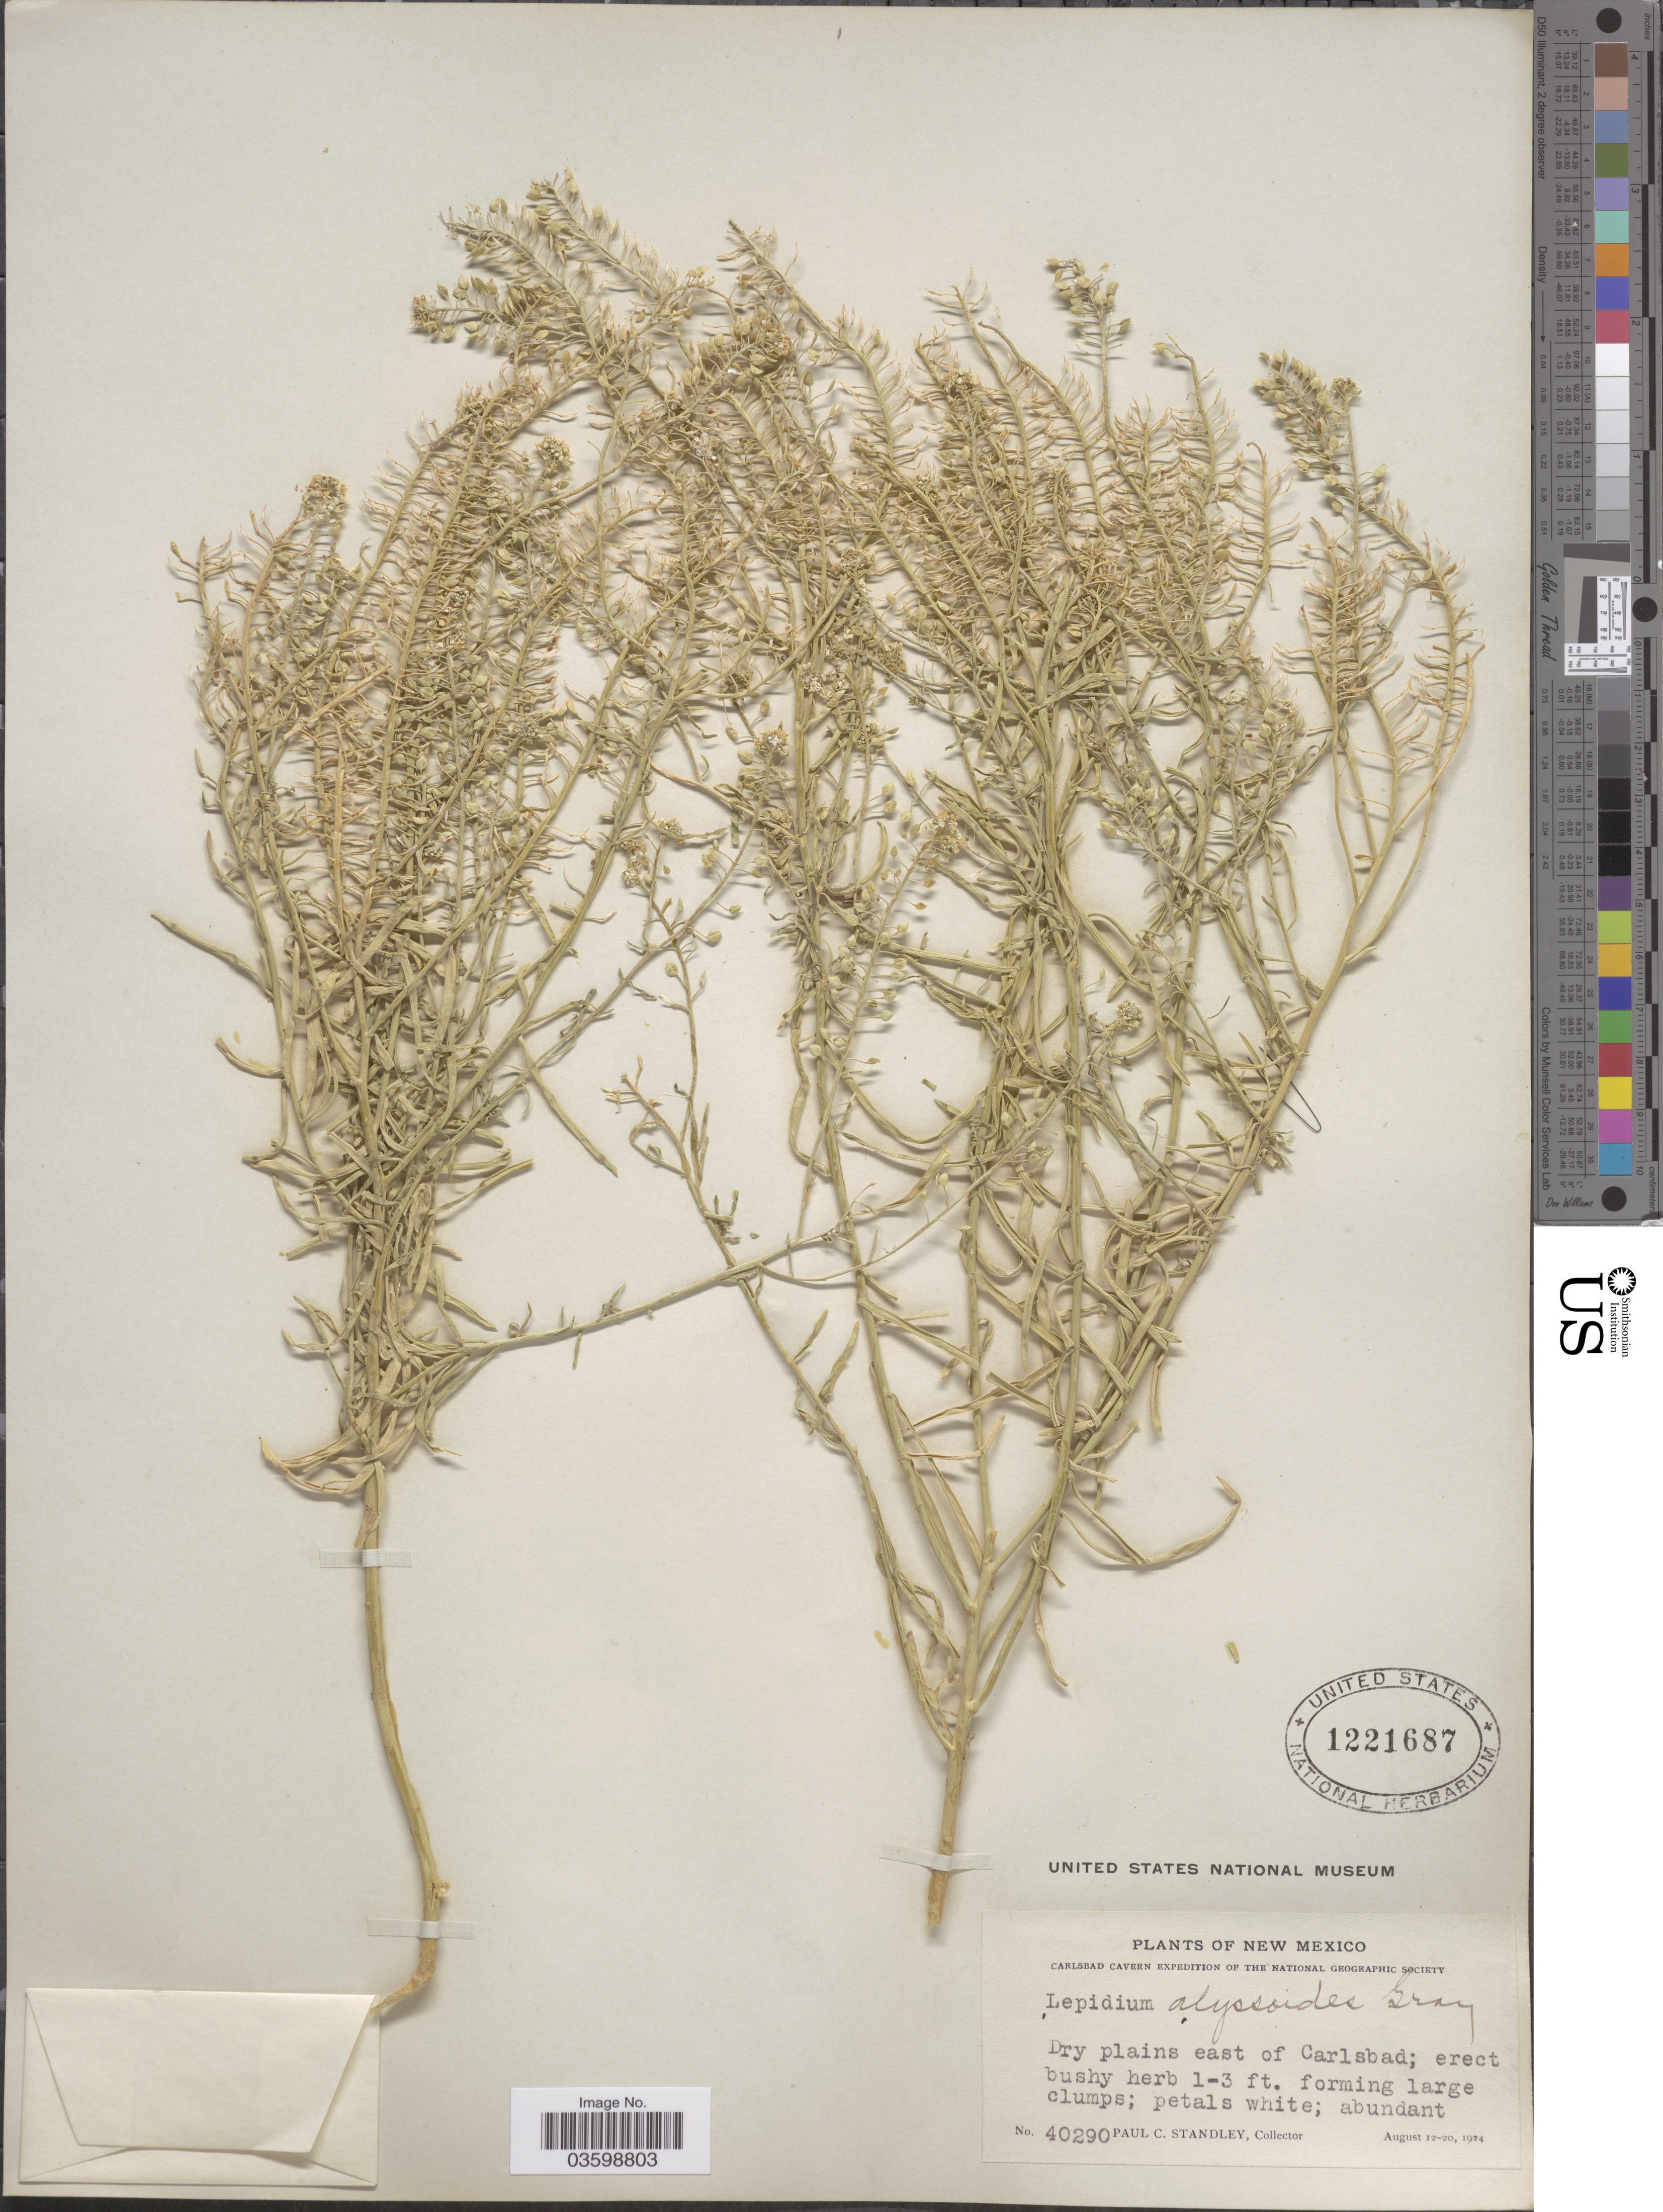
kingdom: Plantae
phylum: Tracheophyta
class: Magnoliopsida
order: Brassicales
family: Brassicaceae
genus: Lepidium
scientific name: Lepidium montanum var. alyssoides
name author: (A. Gray) M.E. Jones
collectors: P. C. Standley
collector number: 40290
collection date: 1924-08-12/1924-08-20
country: United States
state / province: New Mexico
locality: Carlsbad Cavern. Dry plains east of Carlsbad.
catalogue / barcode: US 1221687